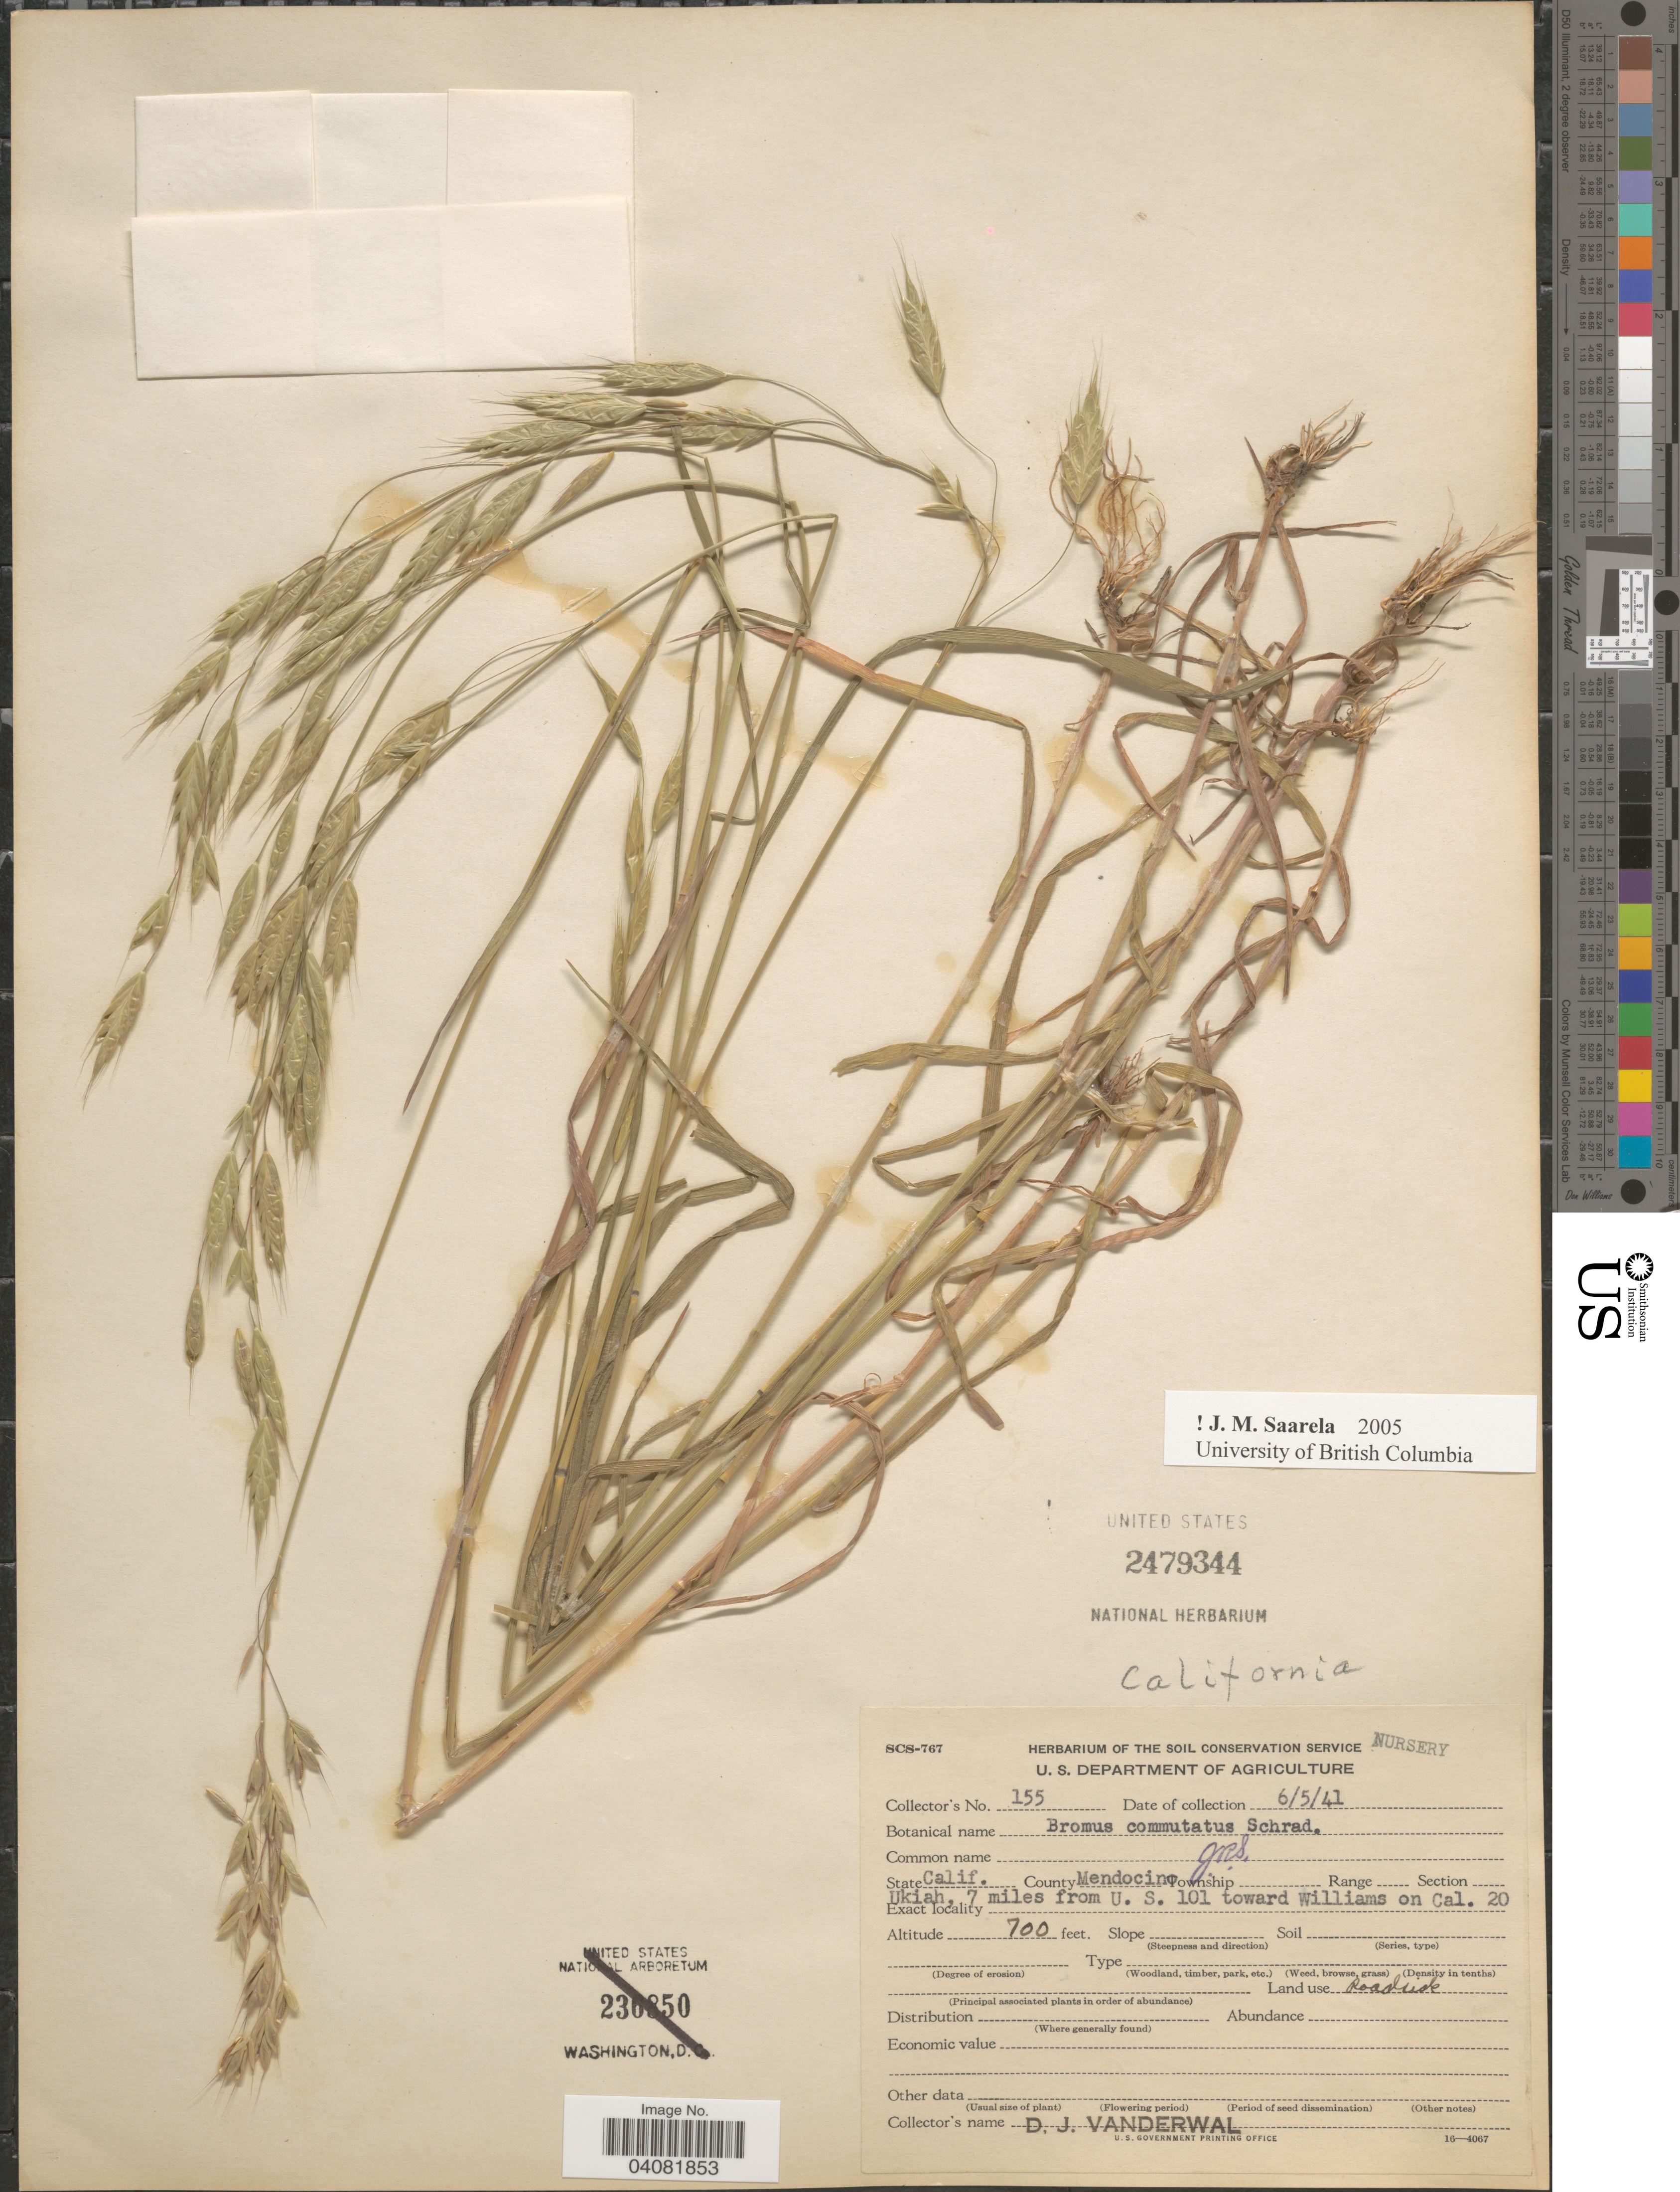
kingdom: Plantae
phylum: Tracheophyta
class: Liliopsida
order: Poales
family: Poaceae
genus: Bromus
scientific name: Bromus commutatus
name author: Schrad.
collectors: D. Vanderwal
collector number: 155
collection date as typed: Transcribed d/m/y: 5/6/41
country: United States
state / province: California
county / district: Mendocino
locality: County Mendocino. Ukiah, 7 miles from U. S. 101 toward Williams on Cal. 20.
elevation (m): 213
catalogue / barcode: US 2479344